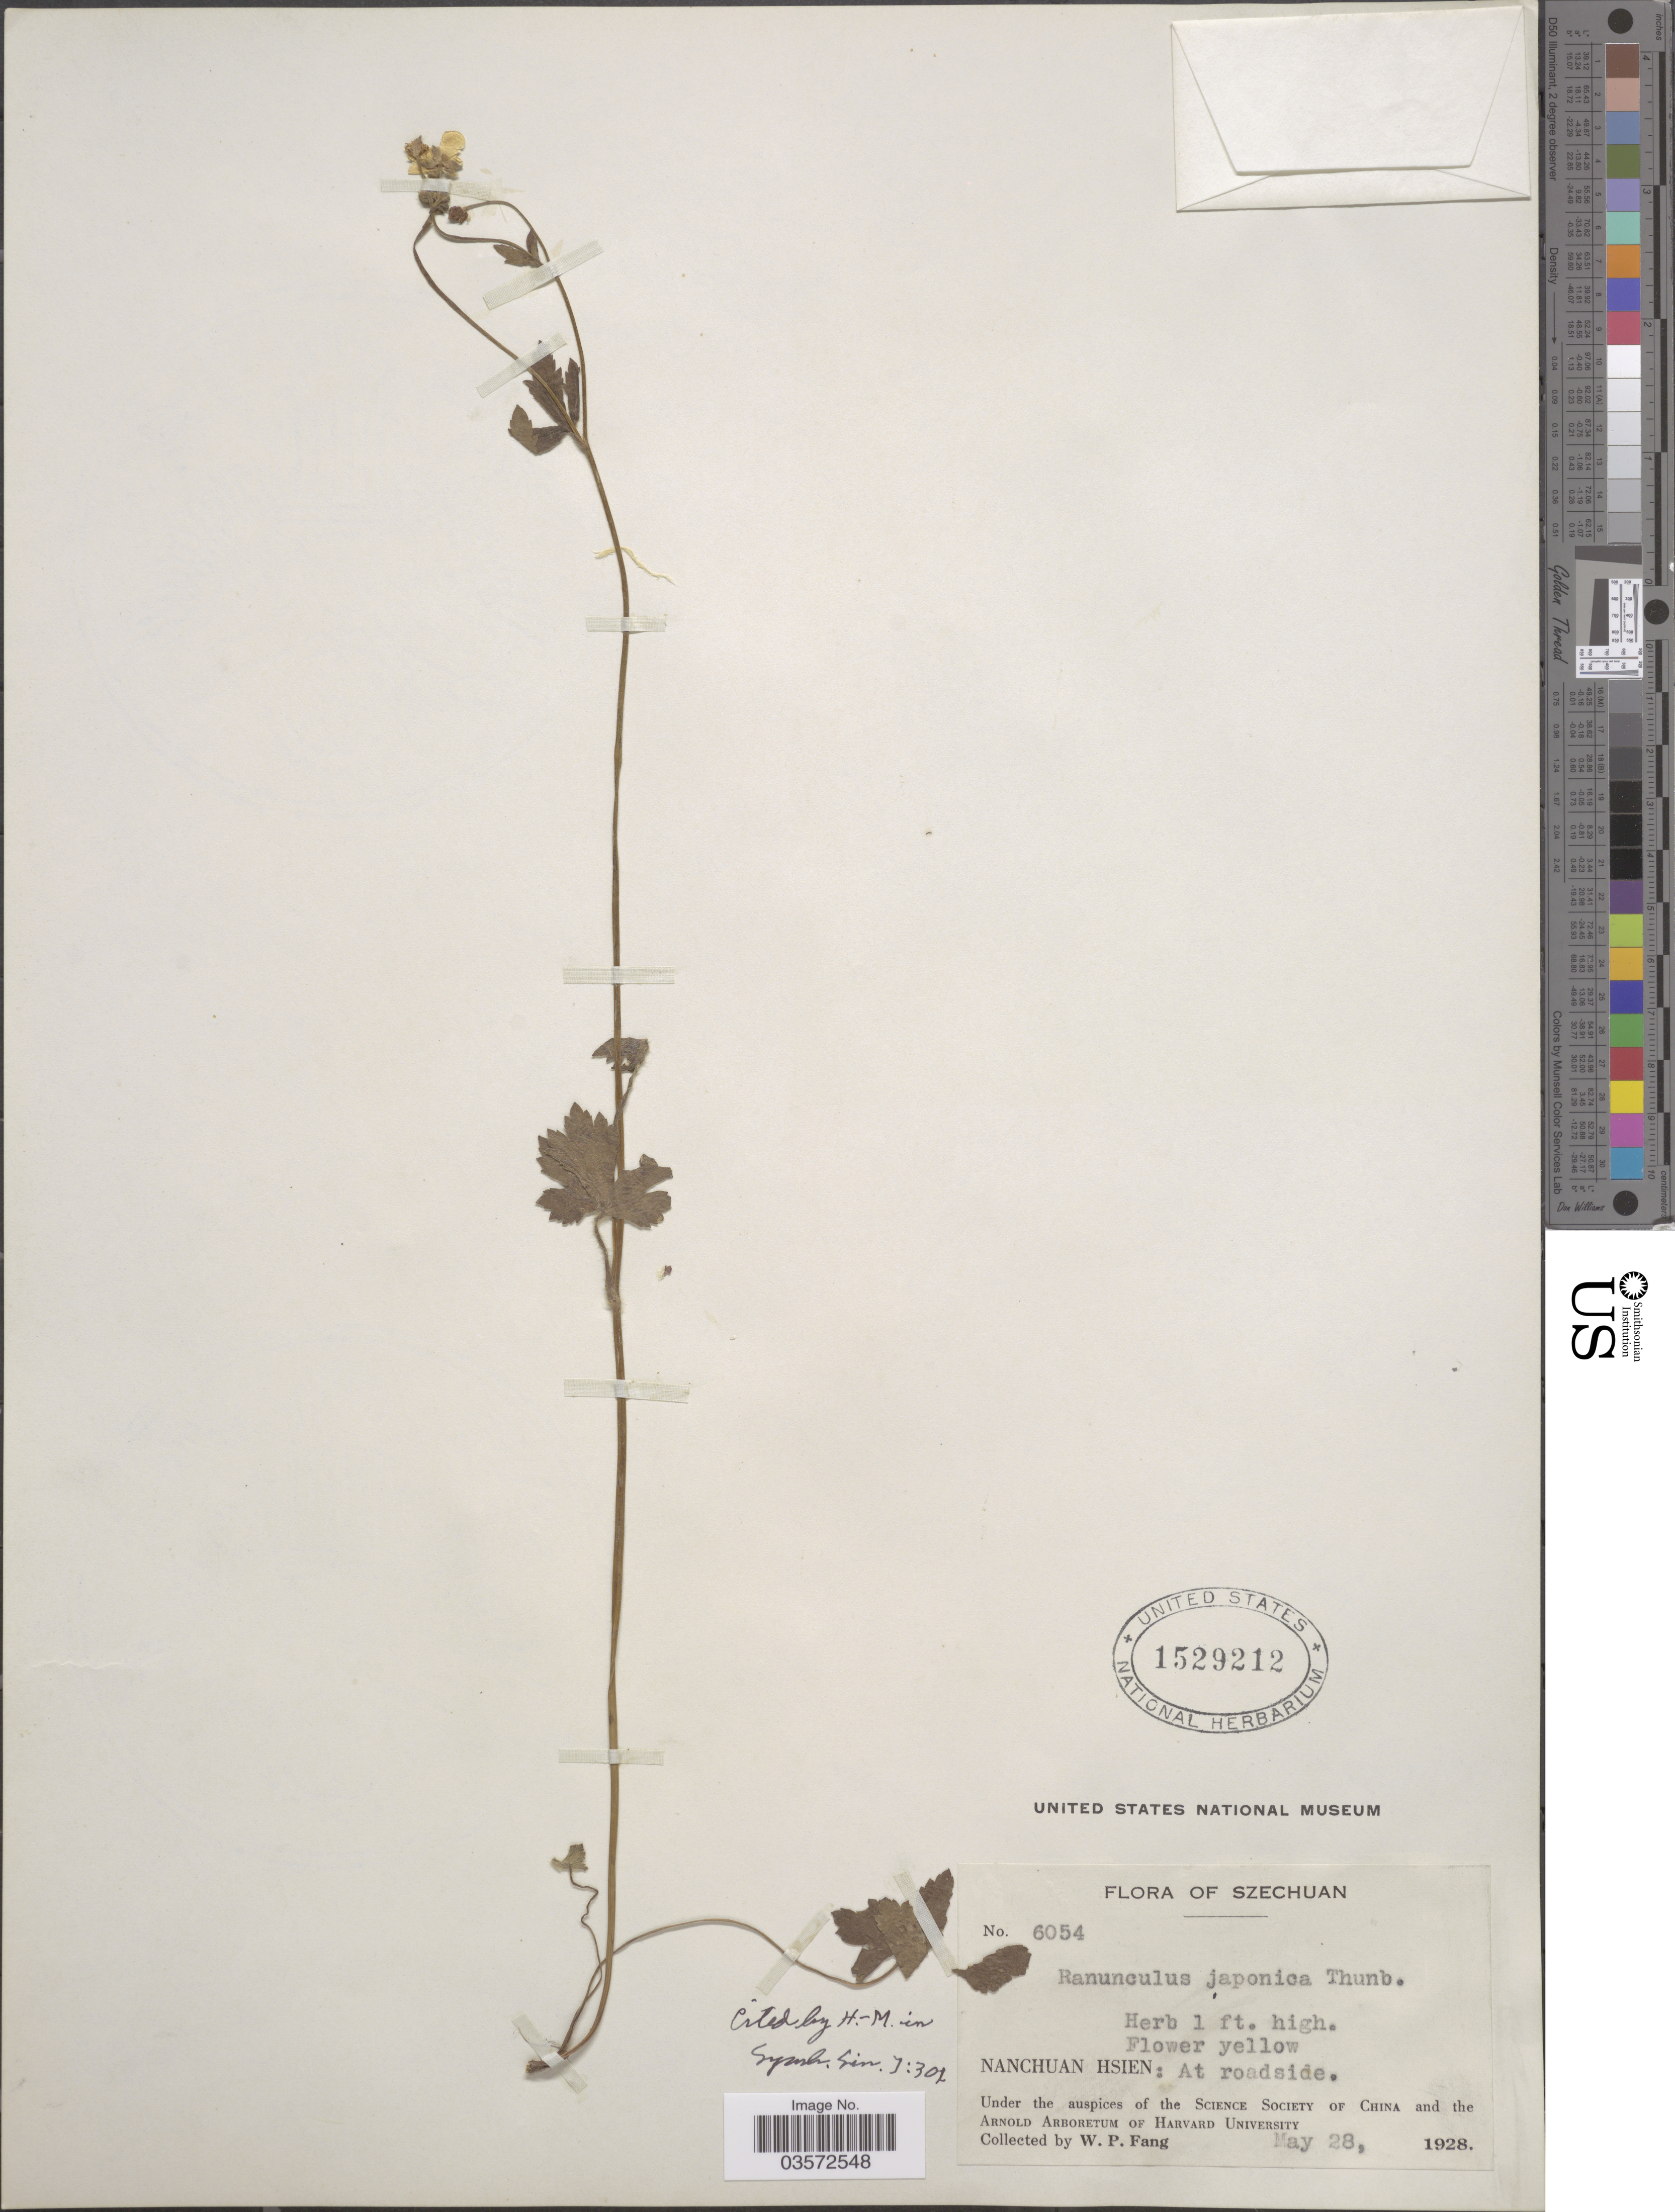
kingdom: Plantae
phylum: Tracheophyta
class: Magnoliopsida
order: Ranunculales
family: Ranunculaceae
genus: Ranunculus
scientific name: Ranunculus japonicus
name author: Thunb.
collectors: W. P. Fang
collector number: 6054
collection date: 1928-05-28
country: China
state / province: Sichuan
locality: Szechuan. Nanchuan Hsien: At roadside.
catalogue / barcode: US 1529212